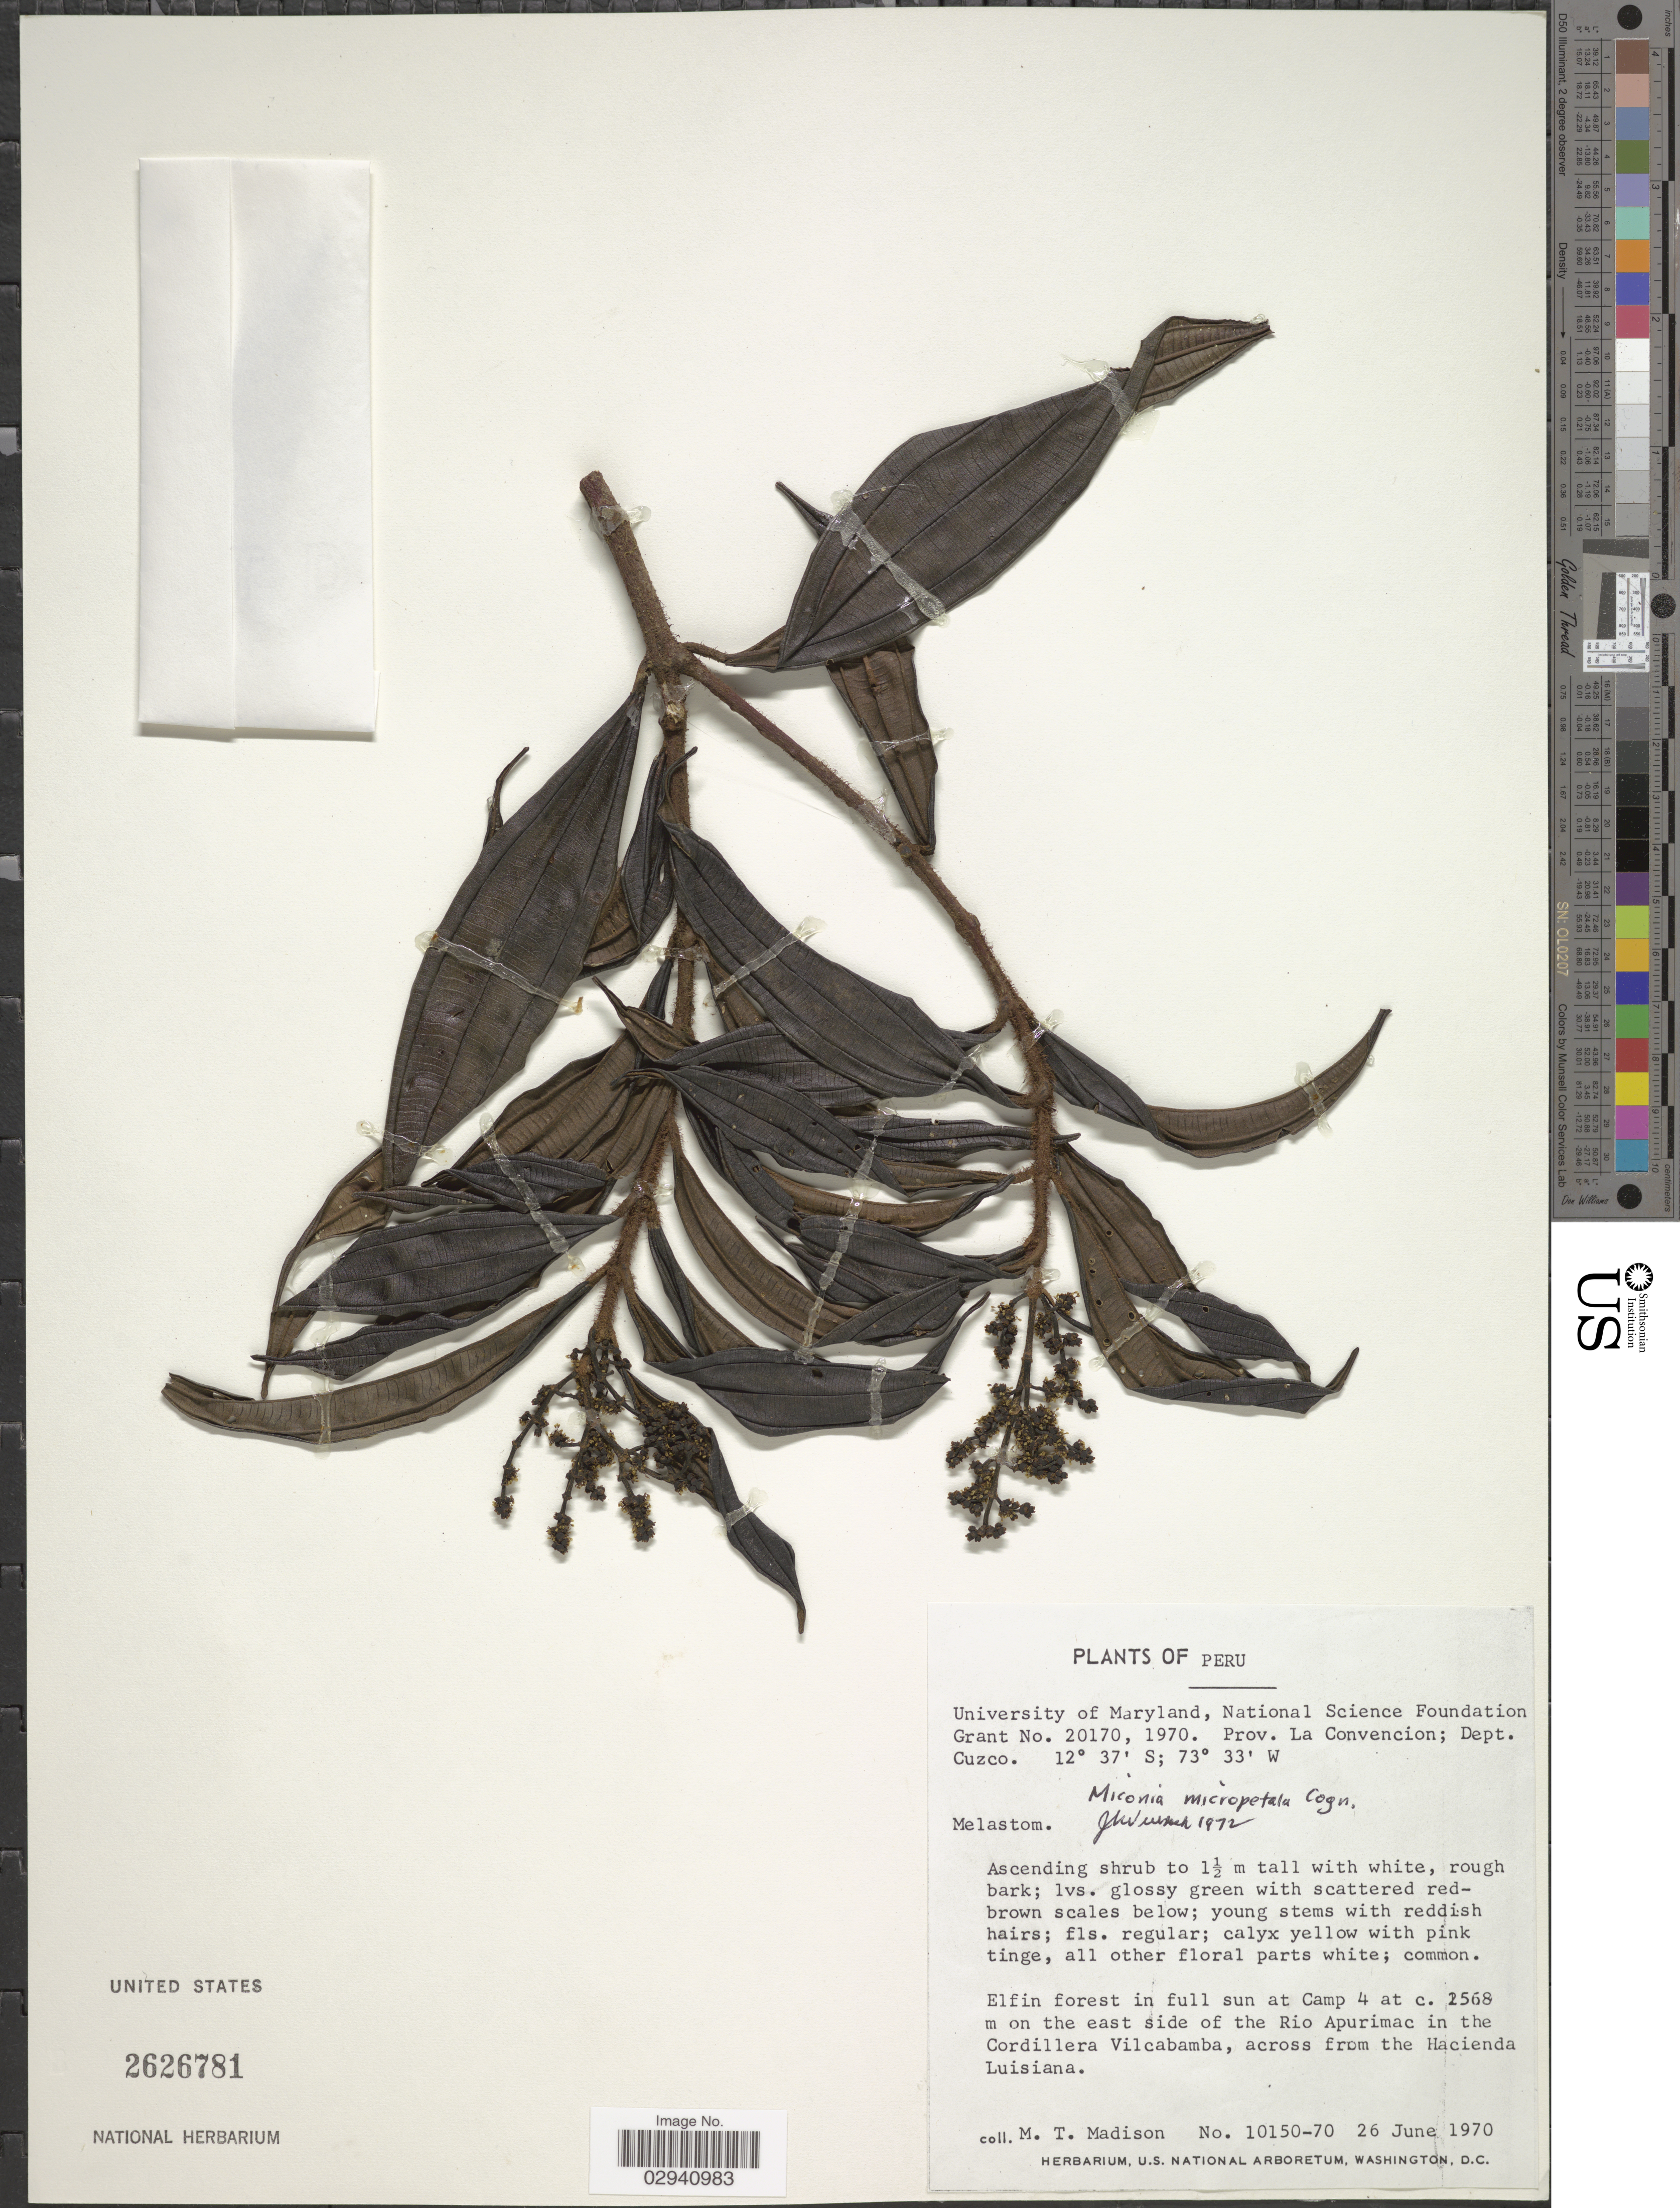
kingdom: Plantae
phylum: Tracheophyta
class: Magnoliopsida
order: Myrtales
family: Melastomataceae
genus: Miconia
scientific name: Miconia micropetala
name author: Cogn. in A. DC.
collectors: M. T. Madison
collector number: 10150-70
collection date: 1970-06-26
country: Peru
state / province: Cusco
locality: Prov. La Convencion; Dept. Cuzco. Elfin forest in full sun at Camp 4 at c. 2568 m on the east side of the Rio Apurimac in the Cordillera Vilcabamba, across from the Hacienda Luisiana.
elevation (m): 2568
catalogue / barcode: US 2626781